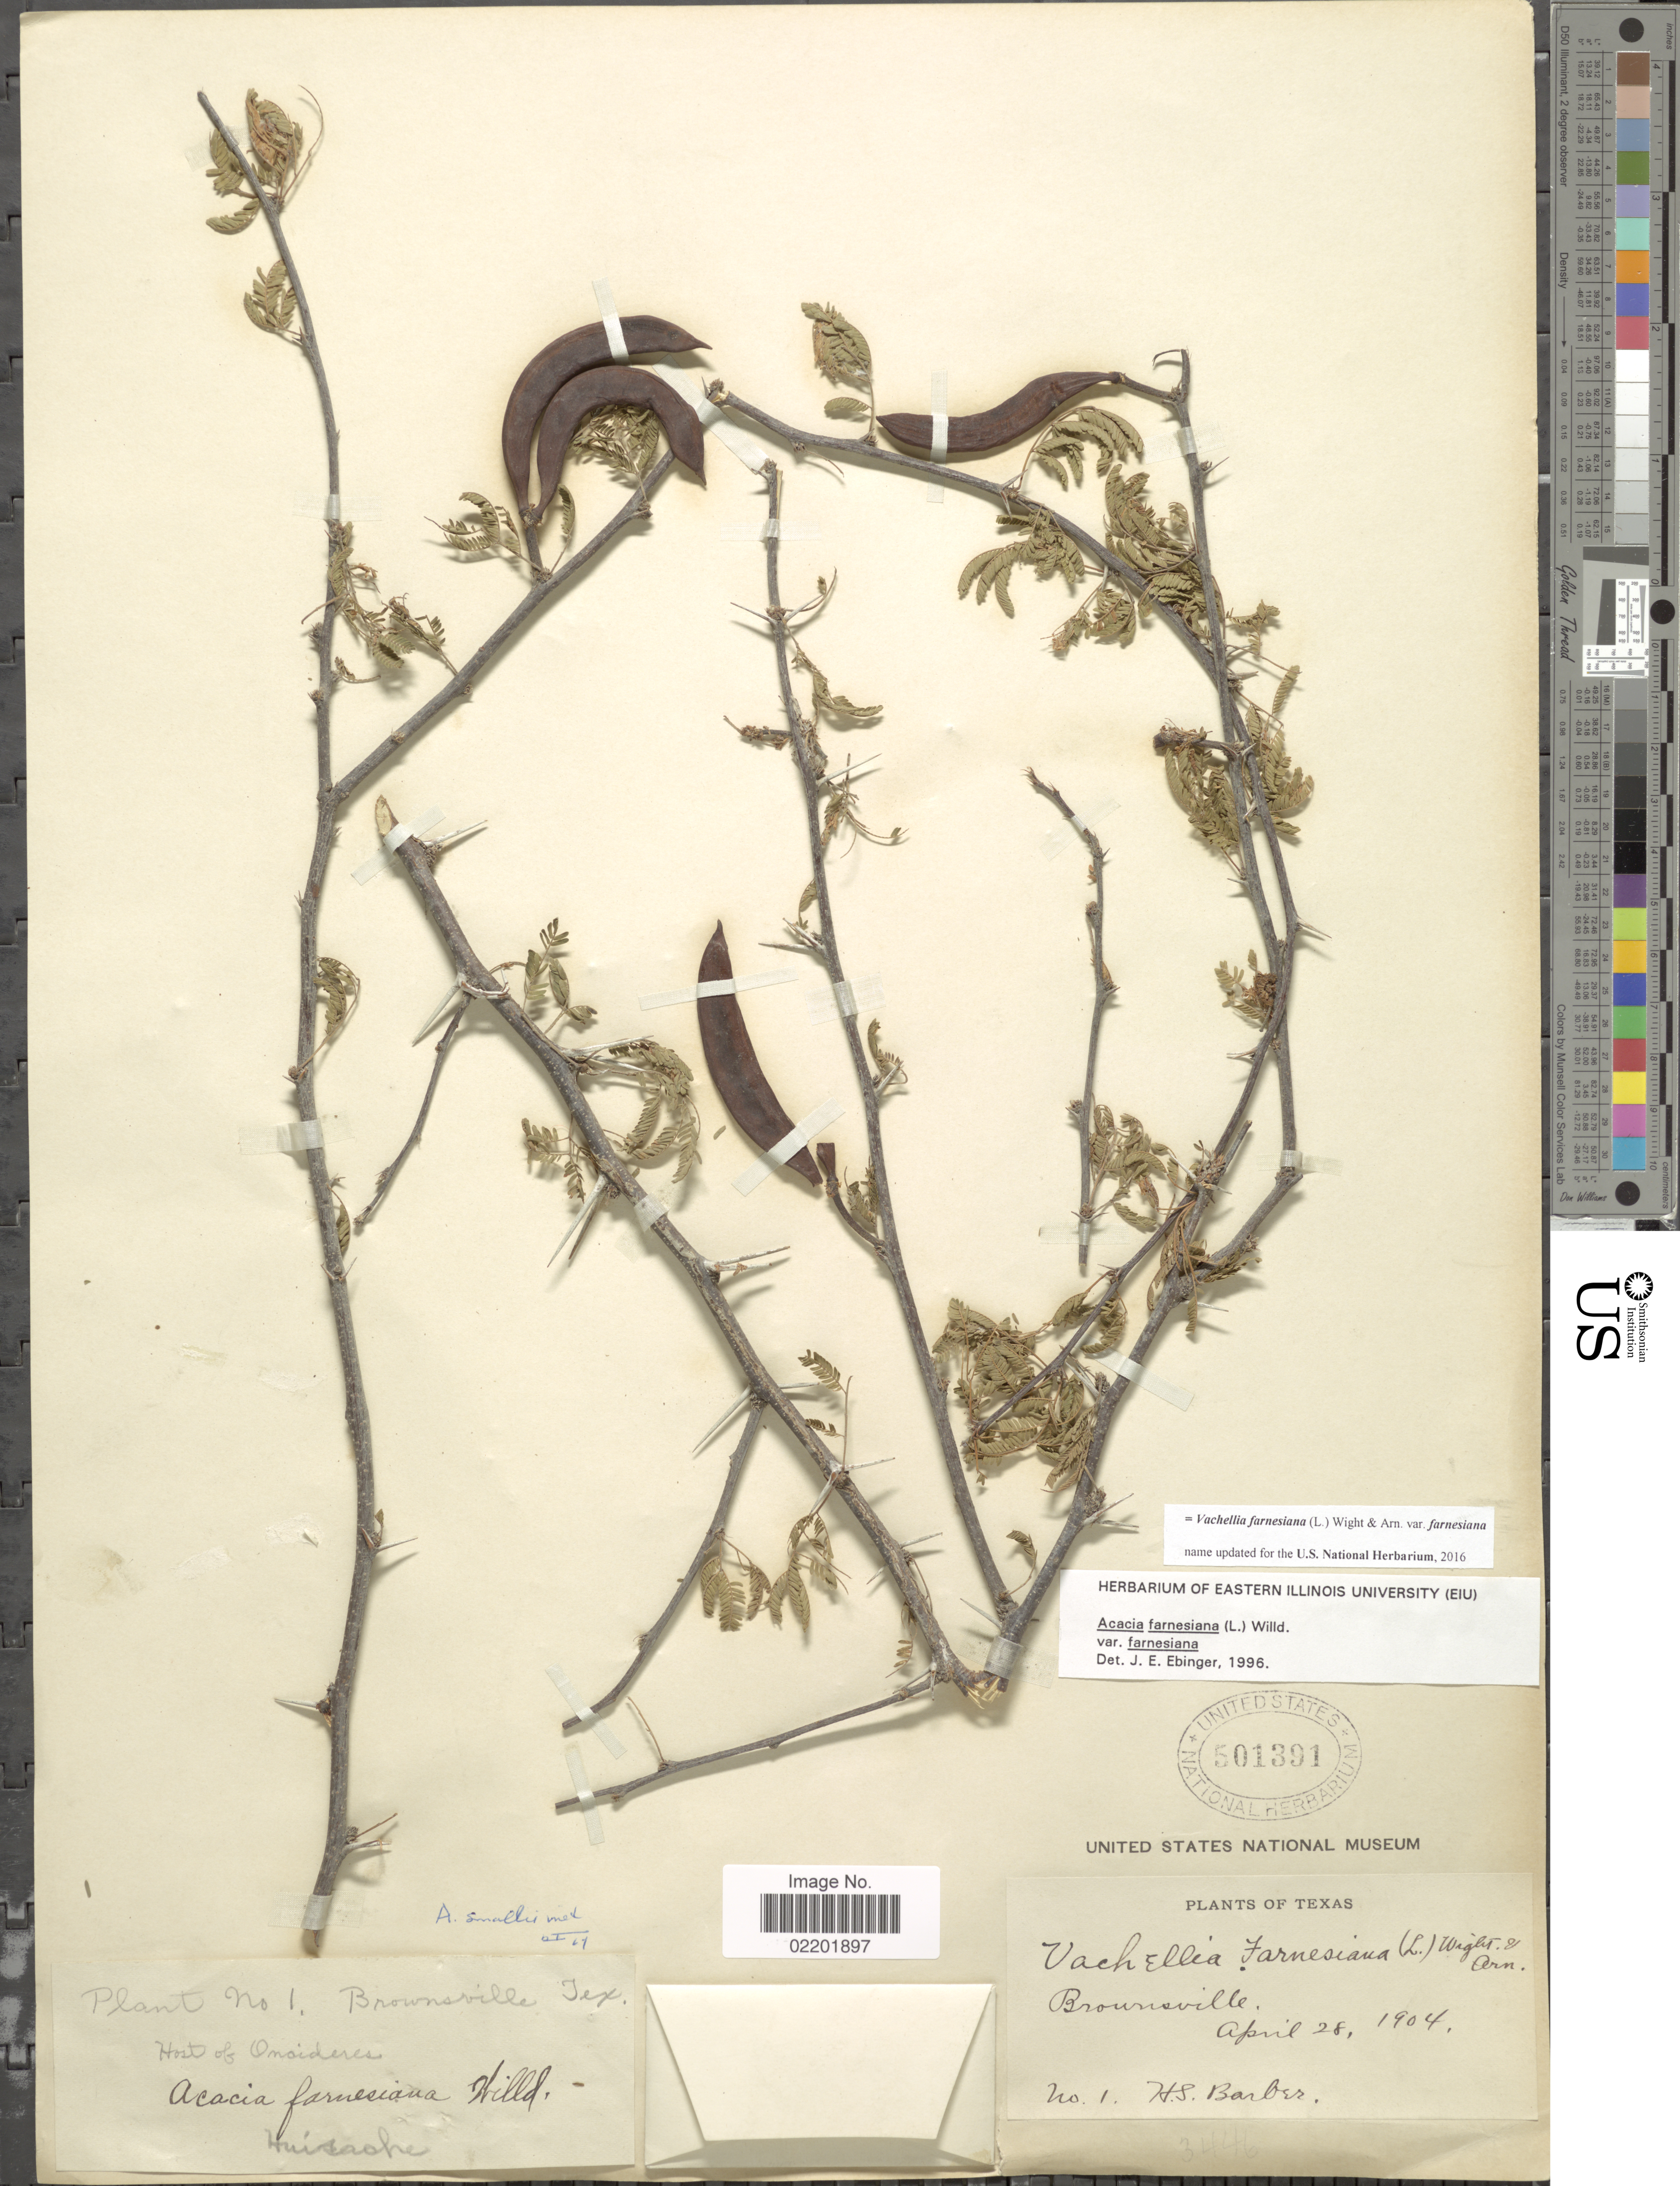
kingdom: Plantae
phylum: Tracheophyta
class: Magnoliopsida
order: Fabales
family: Fabaceae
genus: Vachellia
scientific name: Vachellia farnesiana var. farnesiana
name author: (L.) Wight & Arn.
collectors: H. Barber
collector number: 1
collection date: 1904-04-28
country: United States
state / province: Texas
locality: Brownsville, Tex.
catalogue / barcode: US 501391